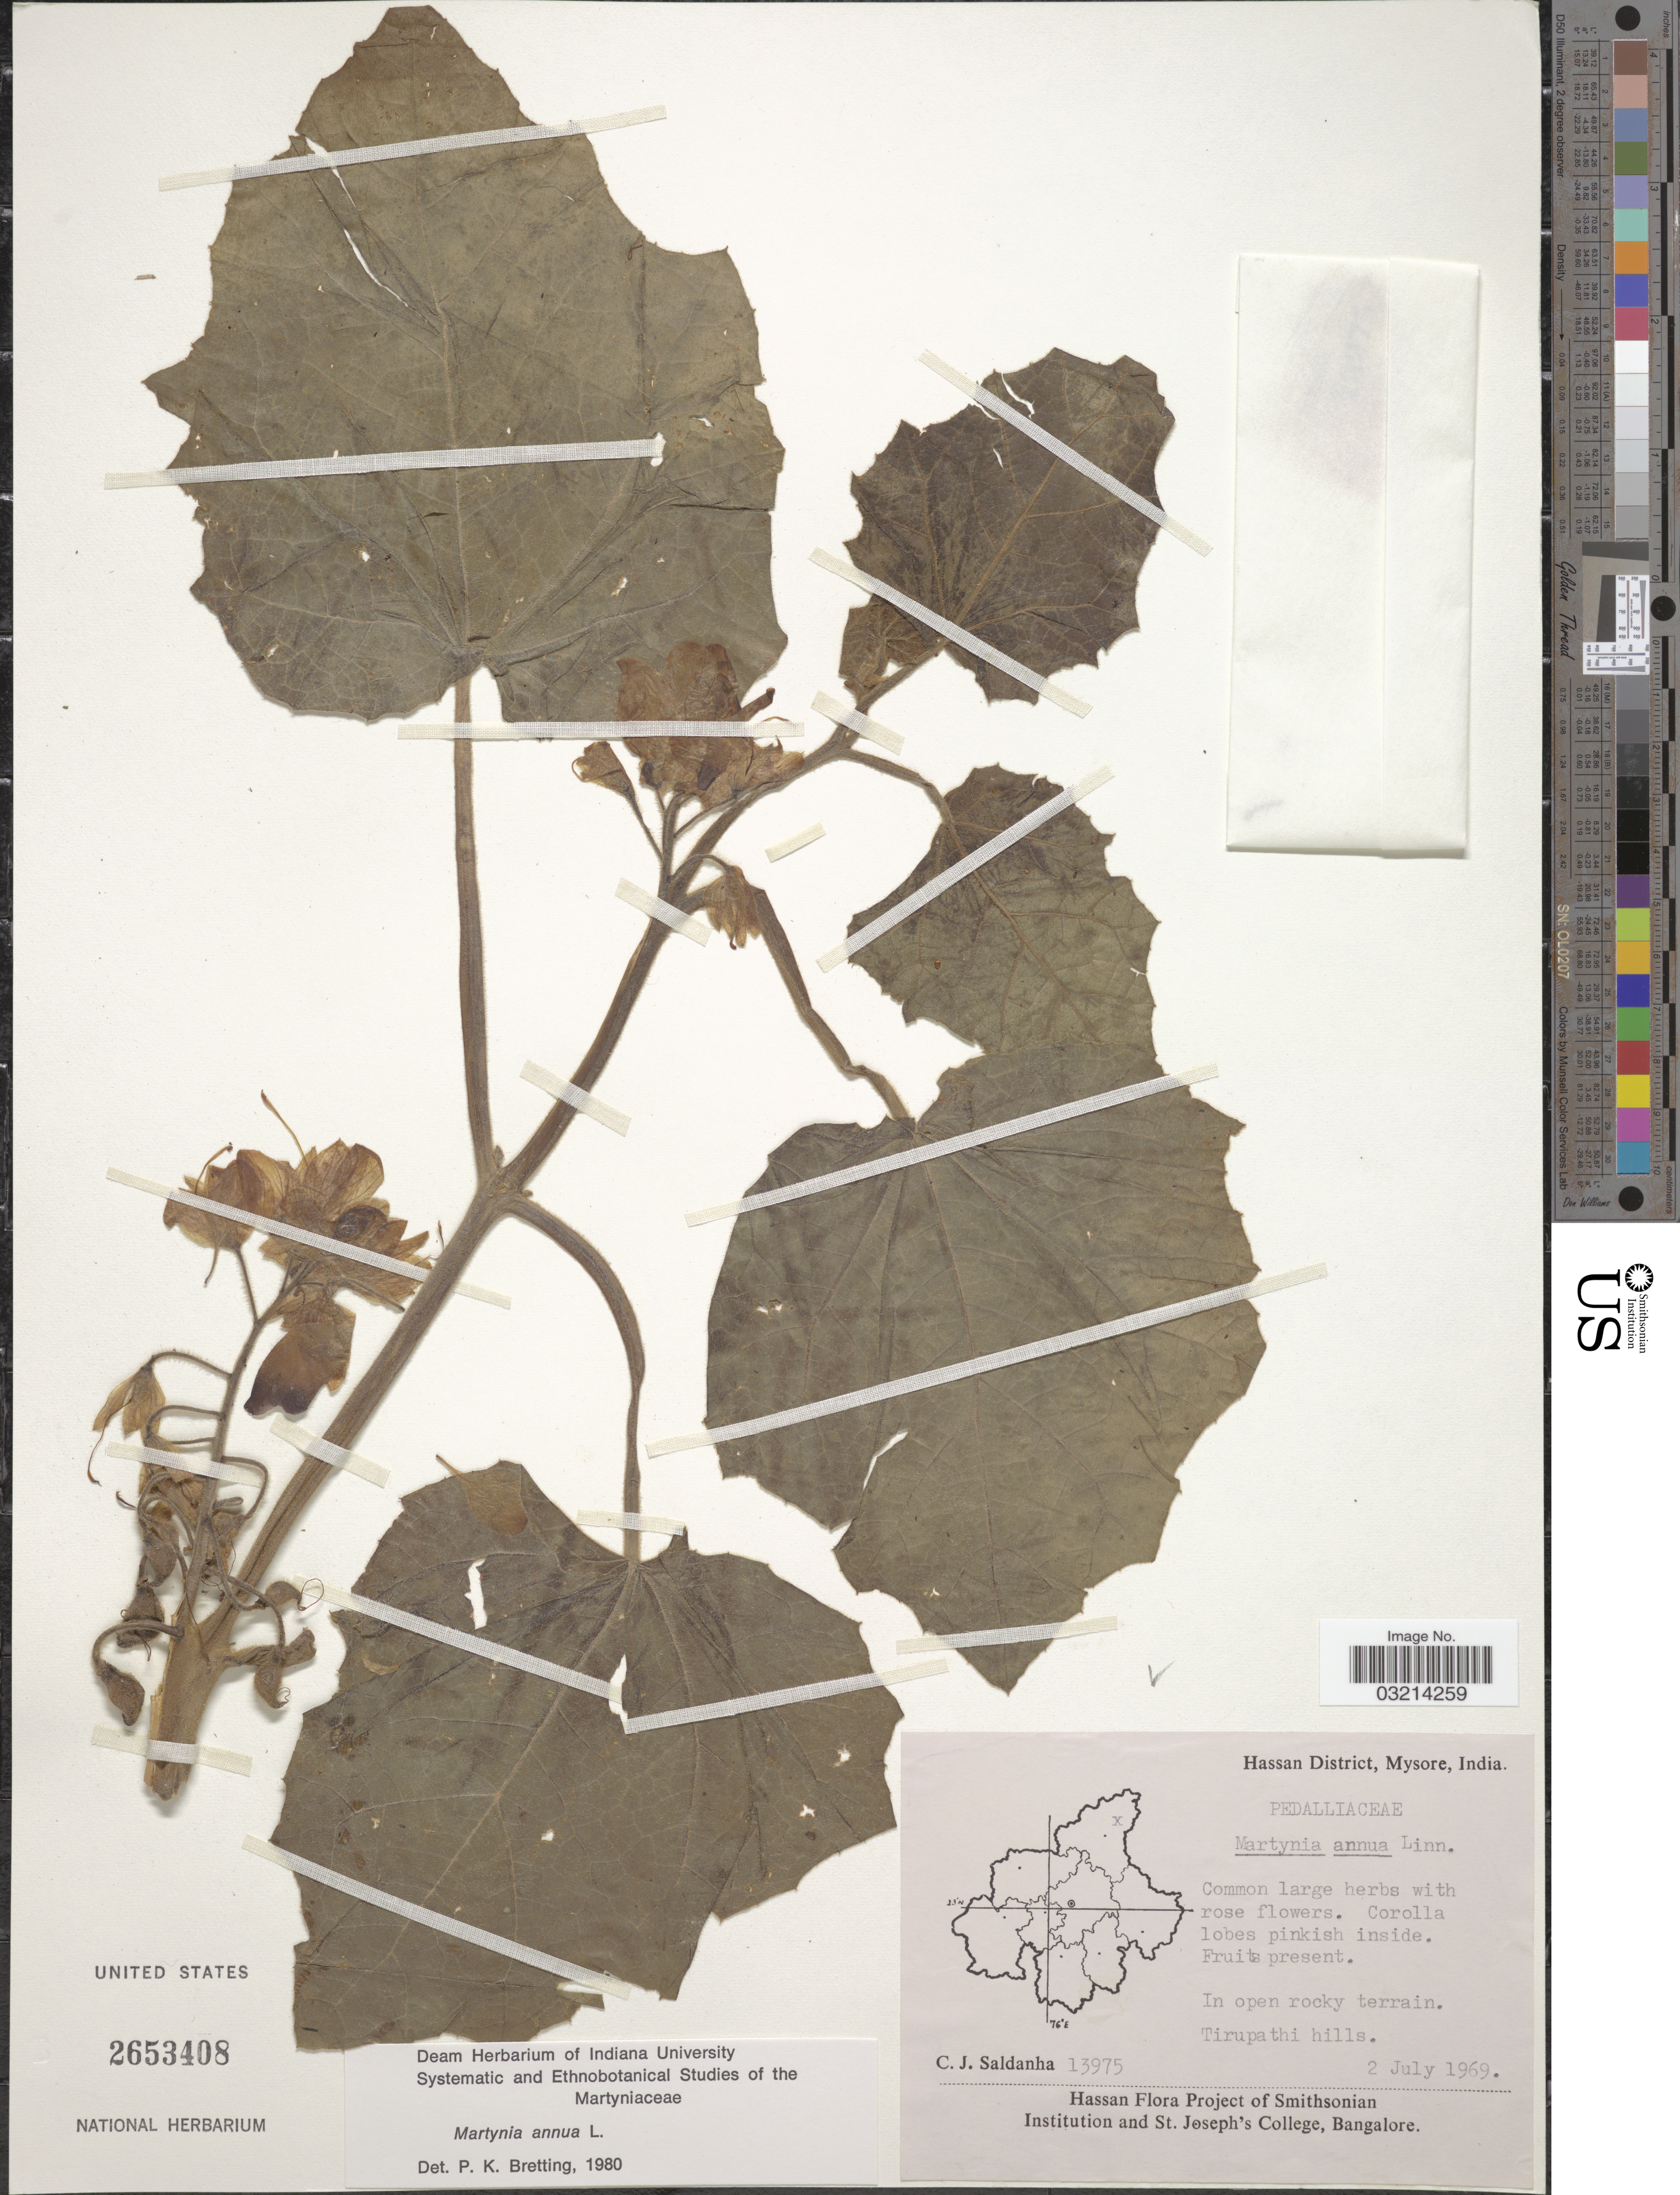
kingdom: Plantae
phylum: Tracheophyta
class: Magnoliopsida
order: Lamiales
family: Martyniaceae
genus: Martynia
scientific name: Martynia annua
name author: L.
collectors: C. J. Saldanha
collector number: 13975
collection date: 1969-07-02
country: India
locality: Hassan District, Mysore. Tirupathi hills.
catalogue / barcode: US 2653408